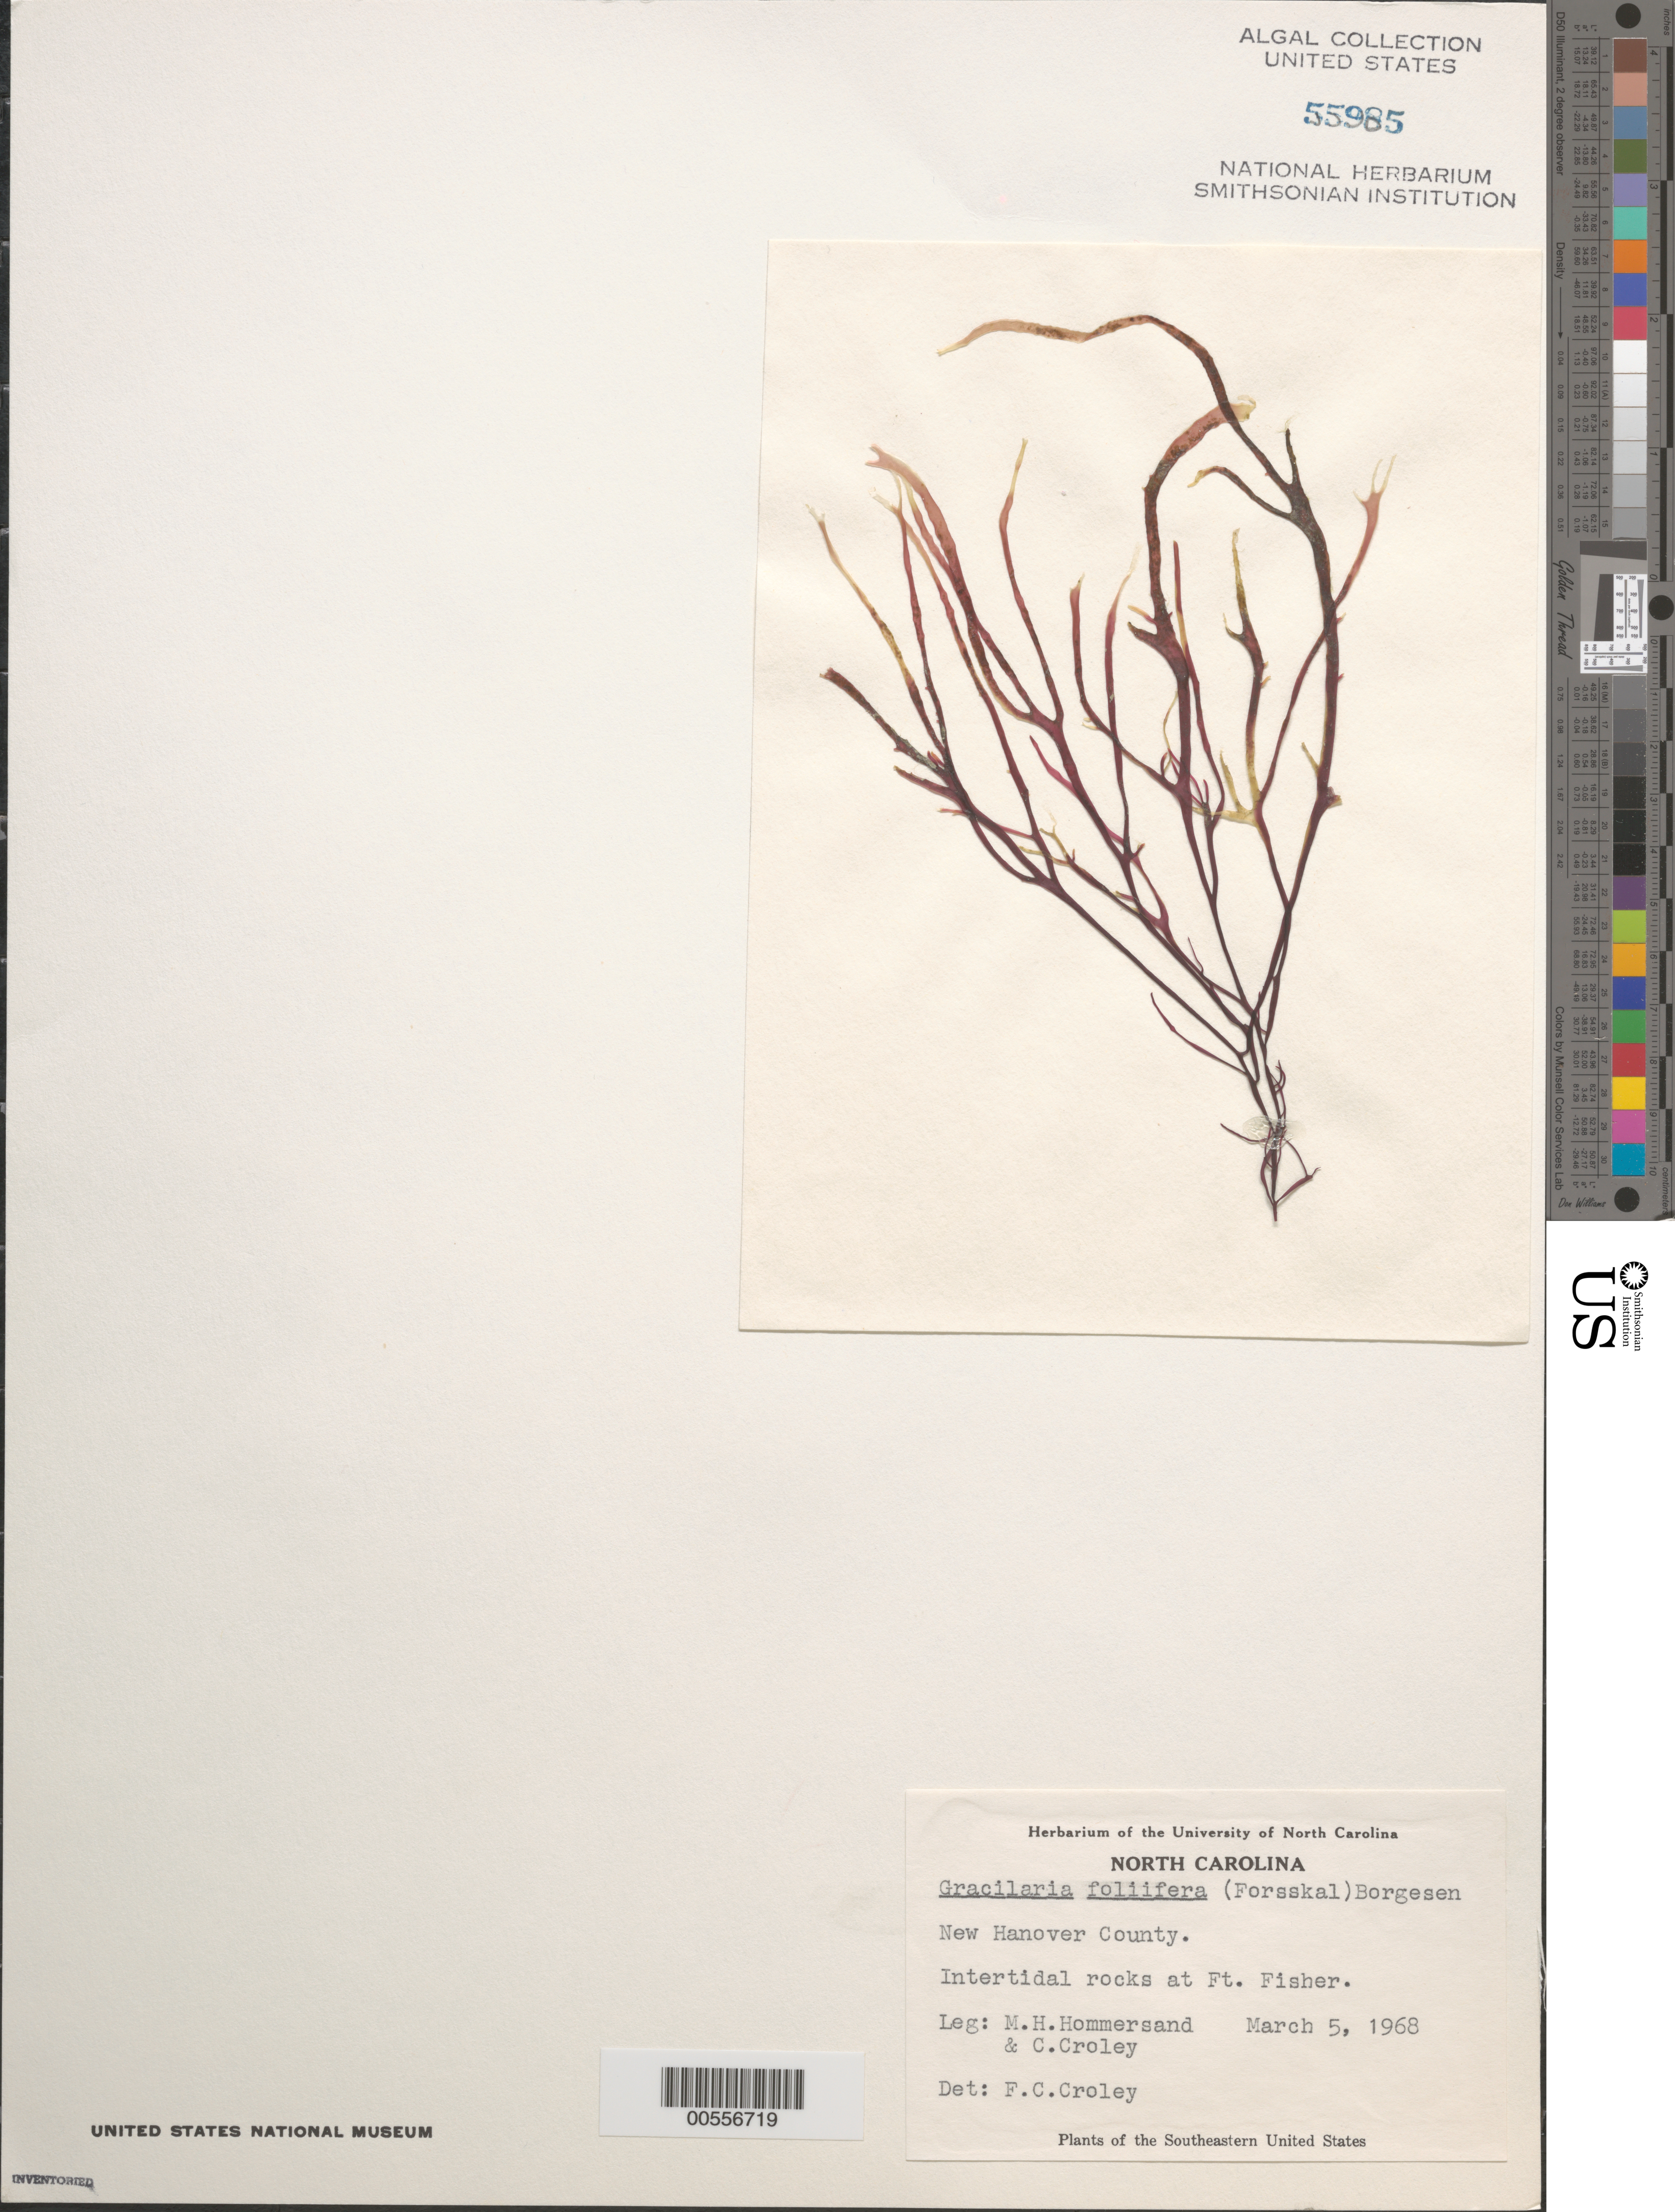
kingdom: Plantae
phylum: Rhodophyta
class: Florideophyceae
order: Gracilariales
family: Gracilariaceae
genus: Gracilaria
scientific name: Gracilaria foliifera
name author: (Forssk.) Børgesen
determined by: Croley, F. C.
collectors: M. H. Hommersand & F. C. Croley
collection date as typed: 05 Mar 1968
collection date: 1968-03-05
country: United States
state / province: North Carolina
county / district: New Hanover County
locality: Fort Fisher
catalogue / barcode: US 55985